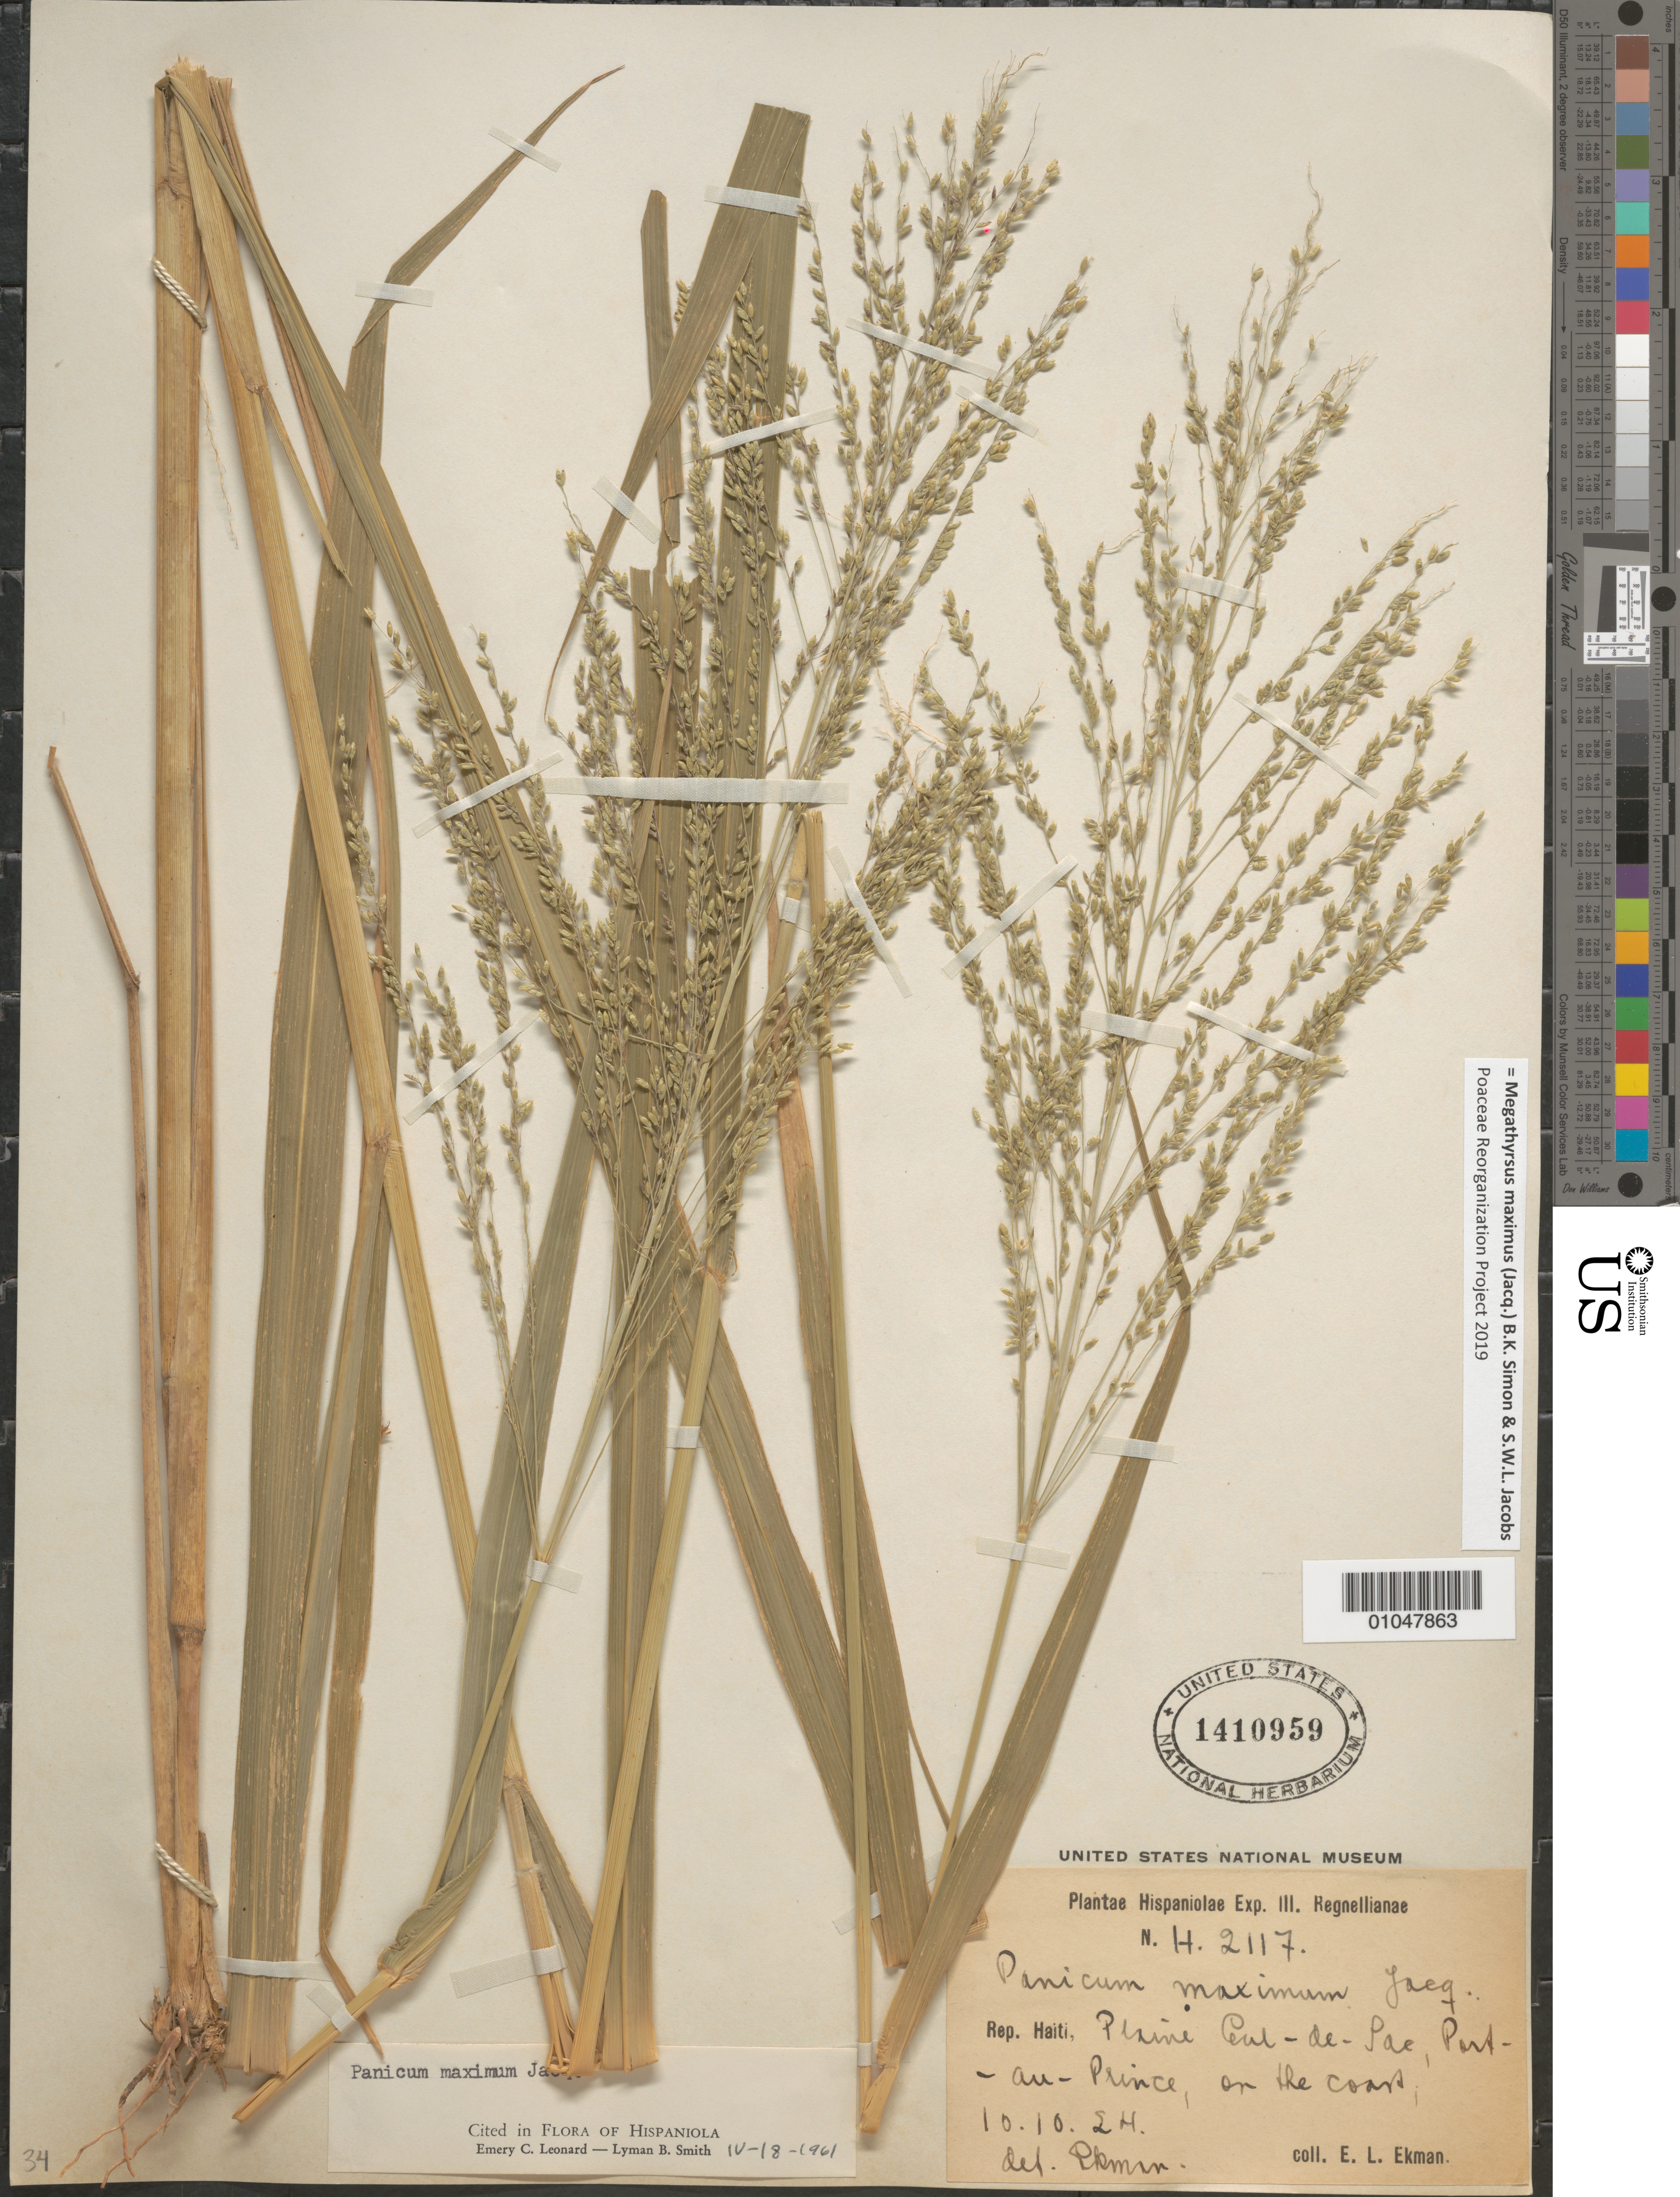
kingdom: Plantae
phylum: Tracheophyta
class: Liliopsida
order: Poales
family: Poaceae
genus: Panicum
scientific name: Panicum maximum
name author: Jacq.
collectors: E. L. Ekman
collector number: H 2117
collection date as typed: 10 Oct 1924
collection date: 1924-10-10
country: Haiti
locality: Plaine Cul-de-Sac, Port-au-Prince, on the coast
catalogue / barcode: US 1410959